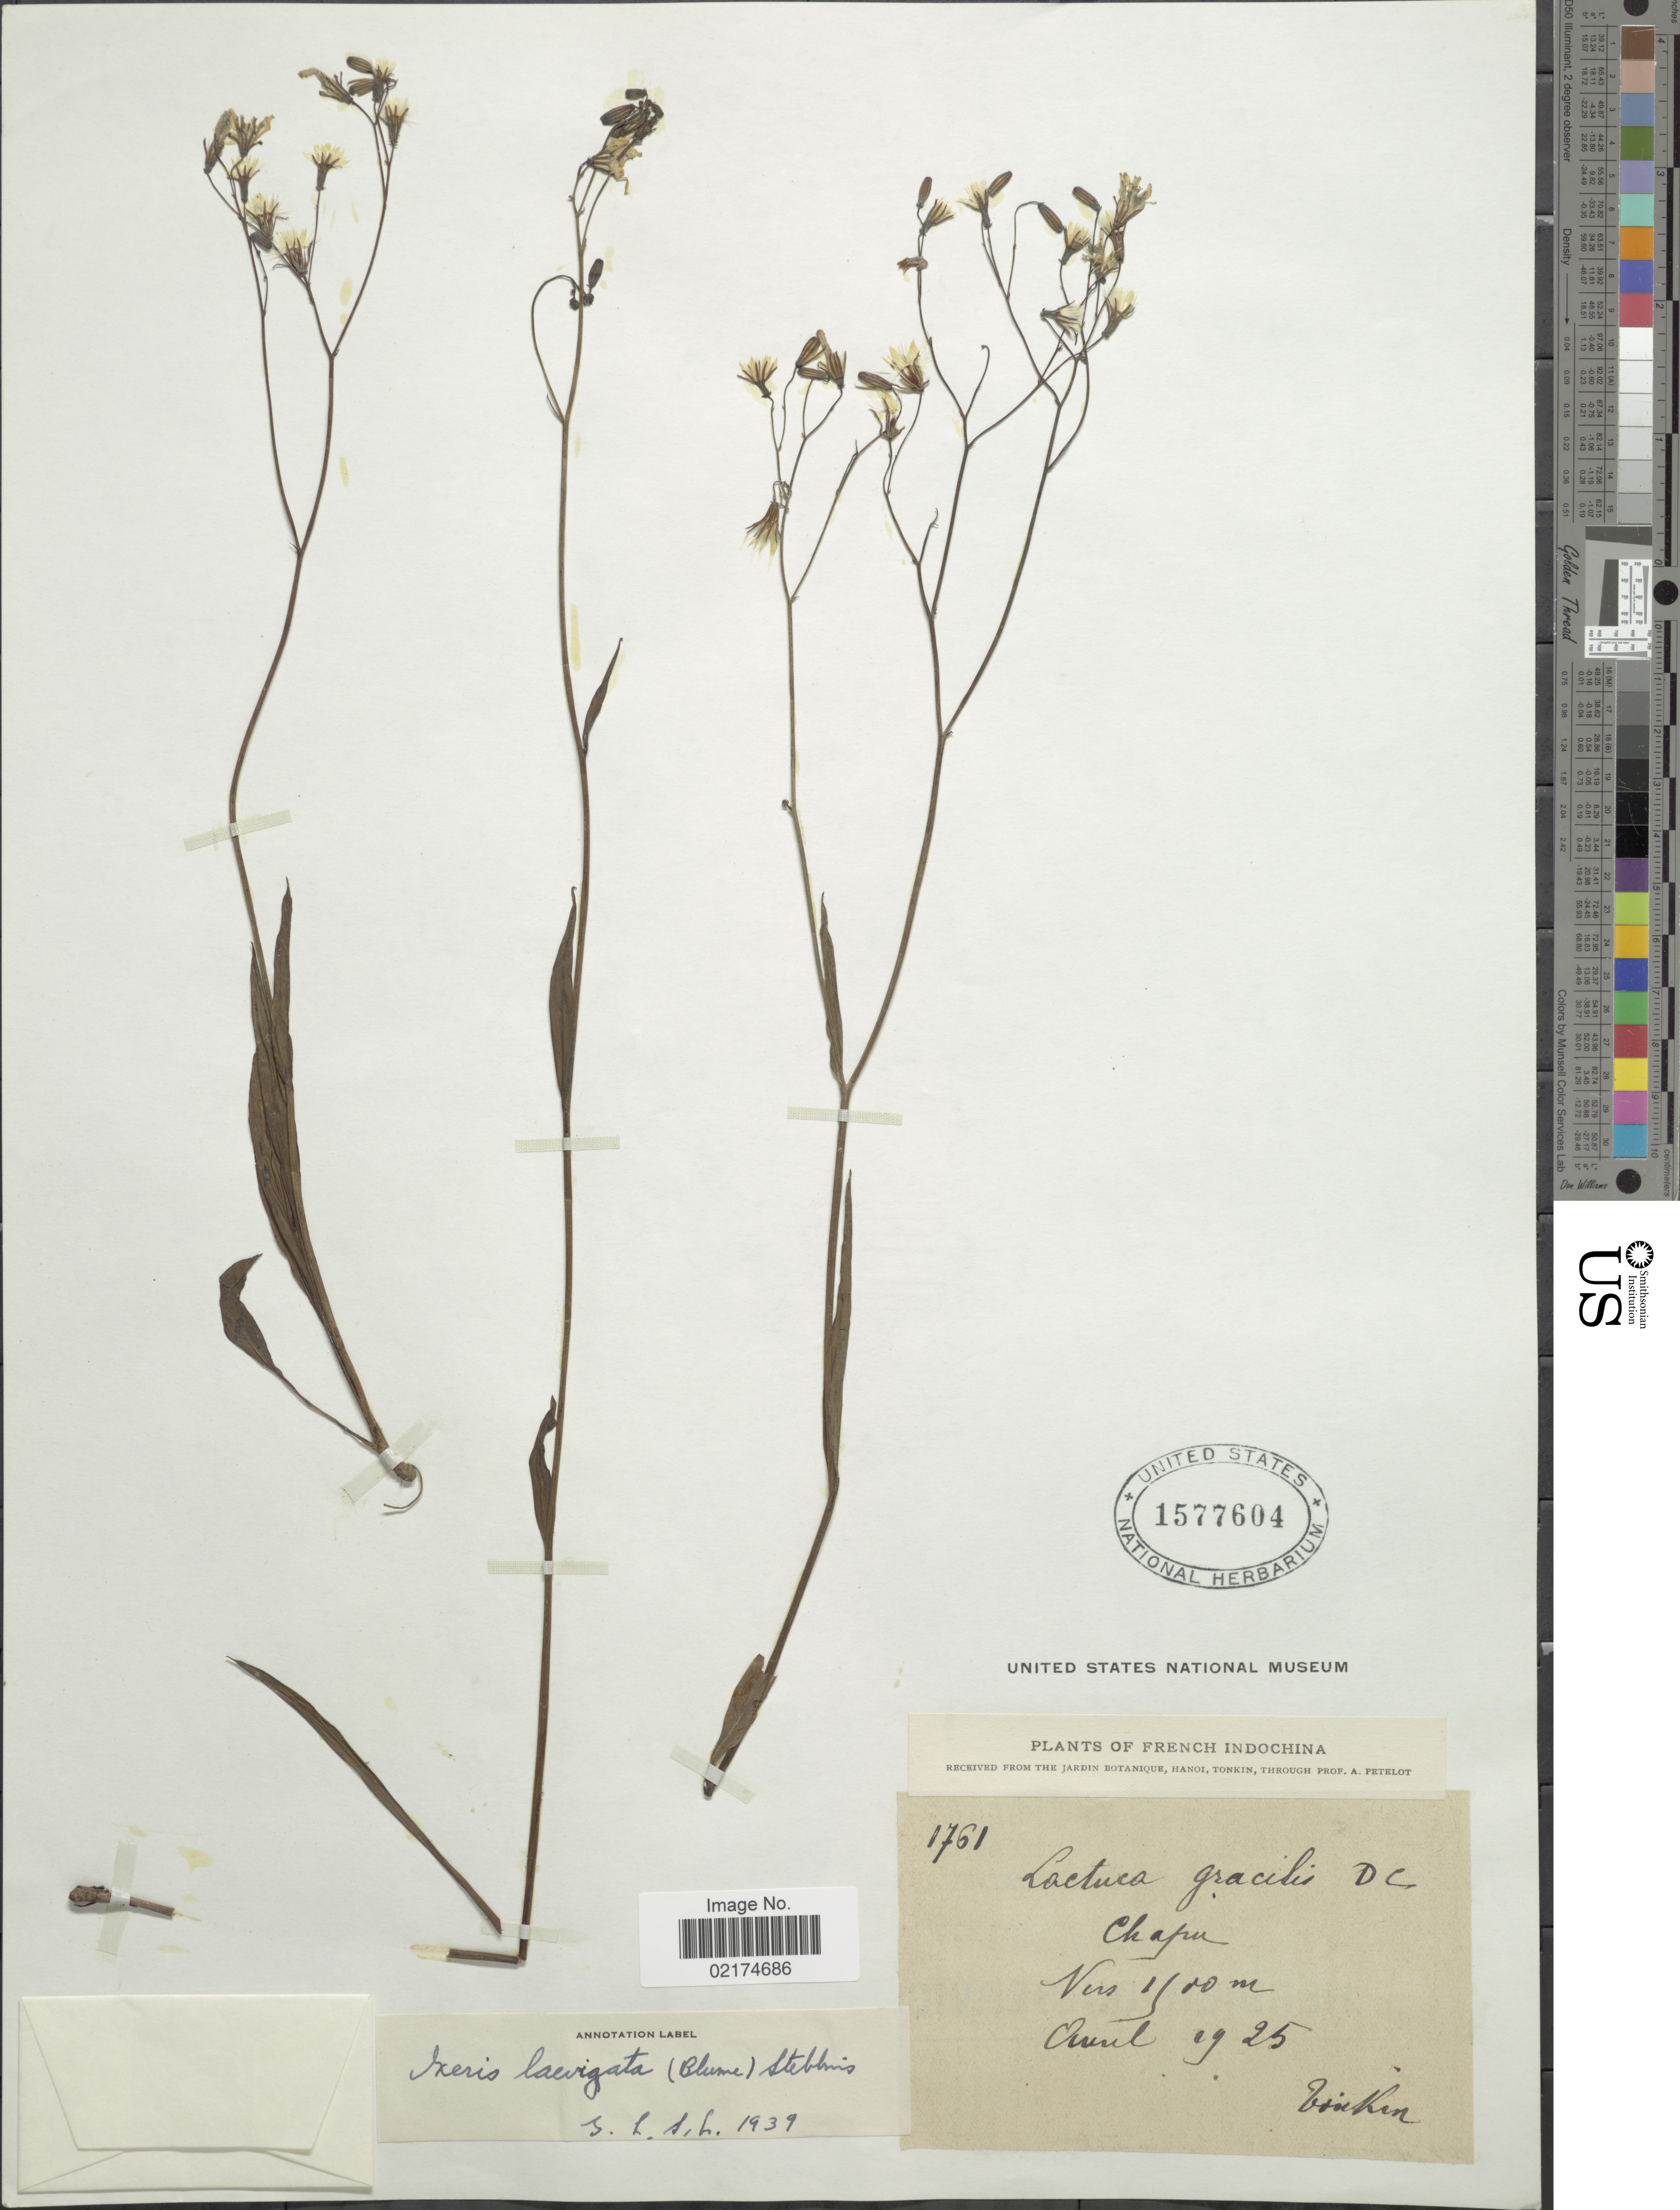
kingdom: Plantae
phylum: Tracheophyta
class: Magnoliopsida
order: Asterales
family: Asteraceae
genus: Ixeridium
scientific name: Ixeridium laevigatum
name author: (Blume) Pak & Kawano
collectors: A. Petelot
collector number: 1761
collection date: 1925-08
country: Vietnam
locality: French IndoChina, Tonkin. Chapu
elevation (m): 1900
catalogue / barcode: US 1577604